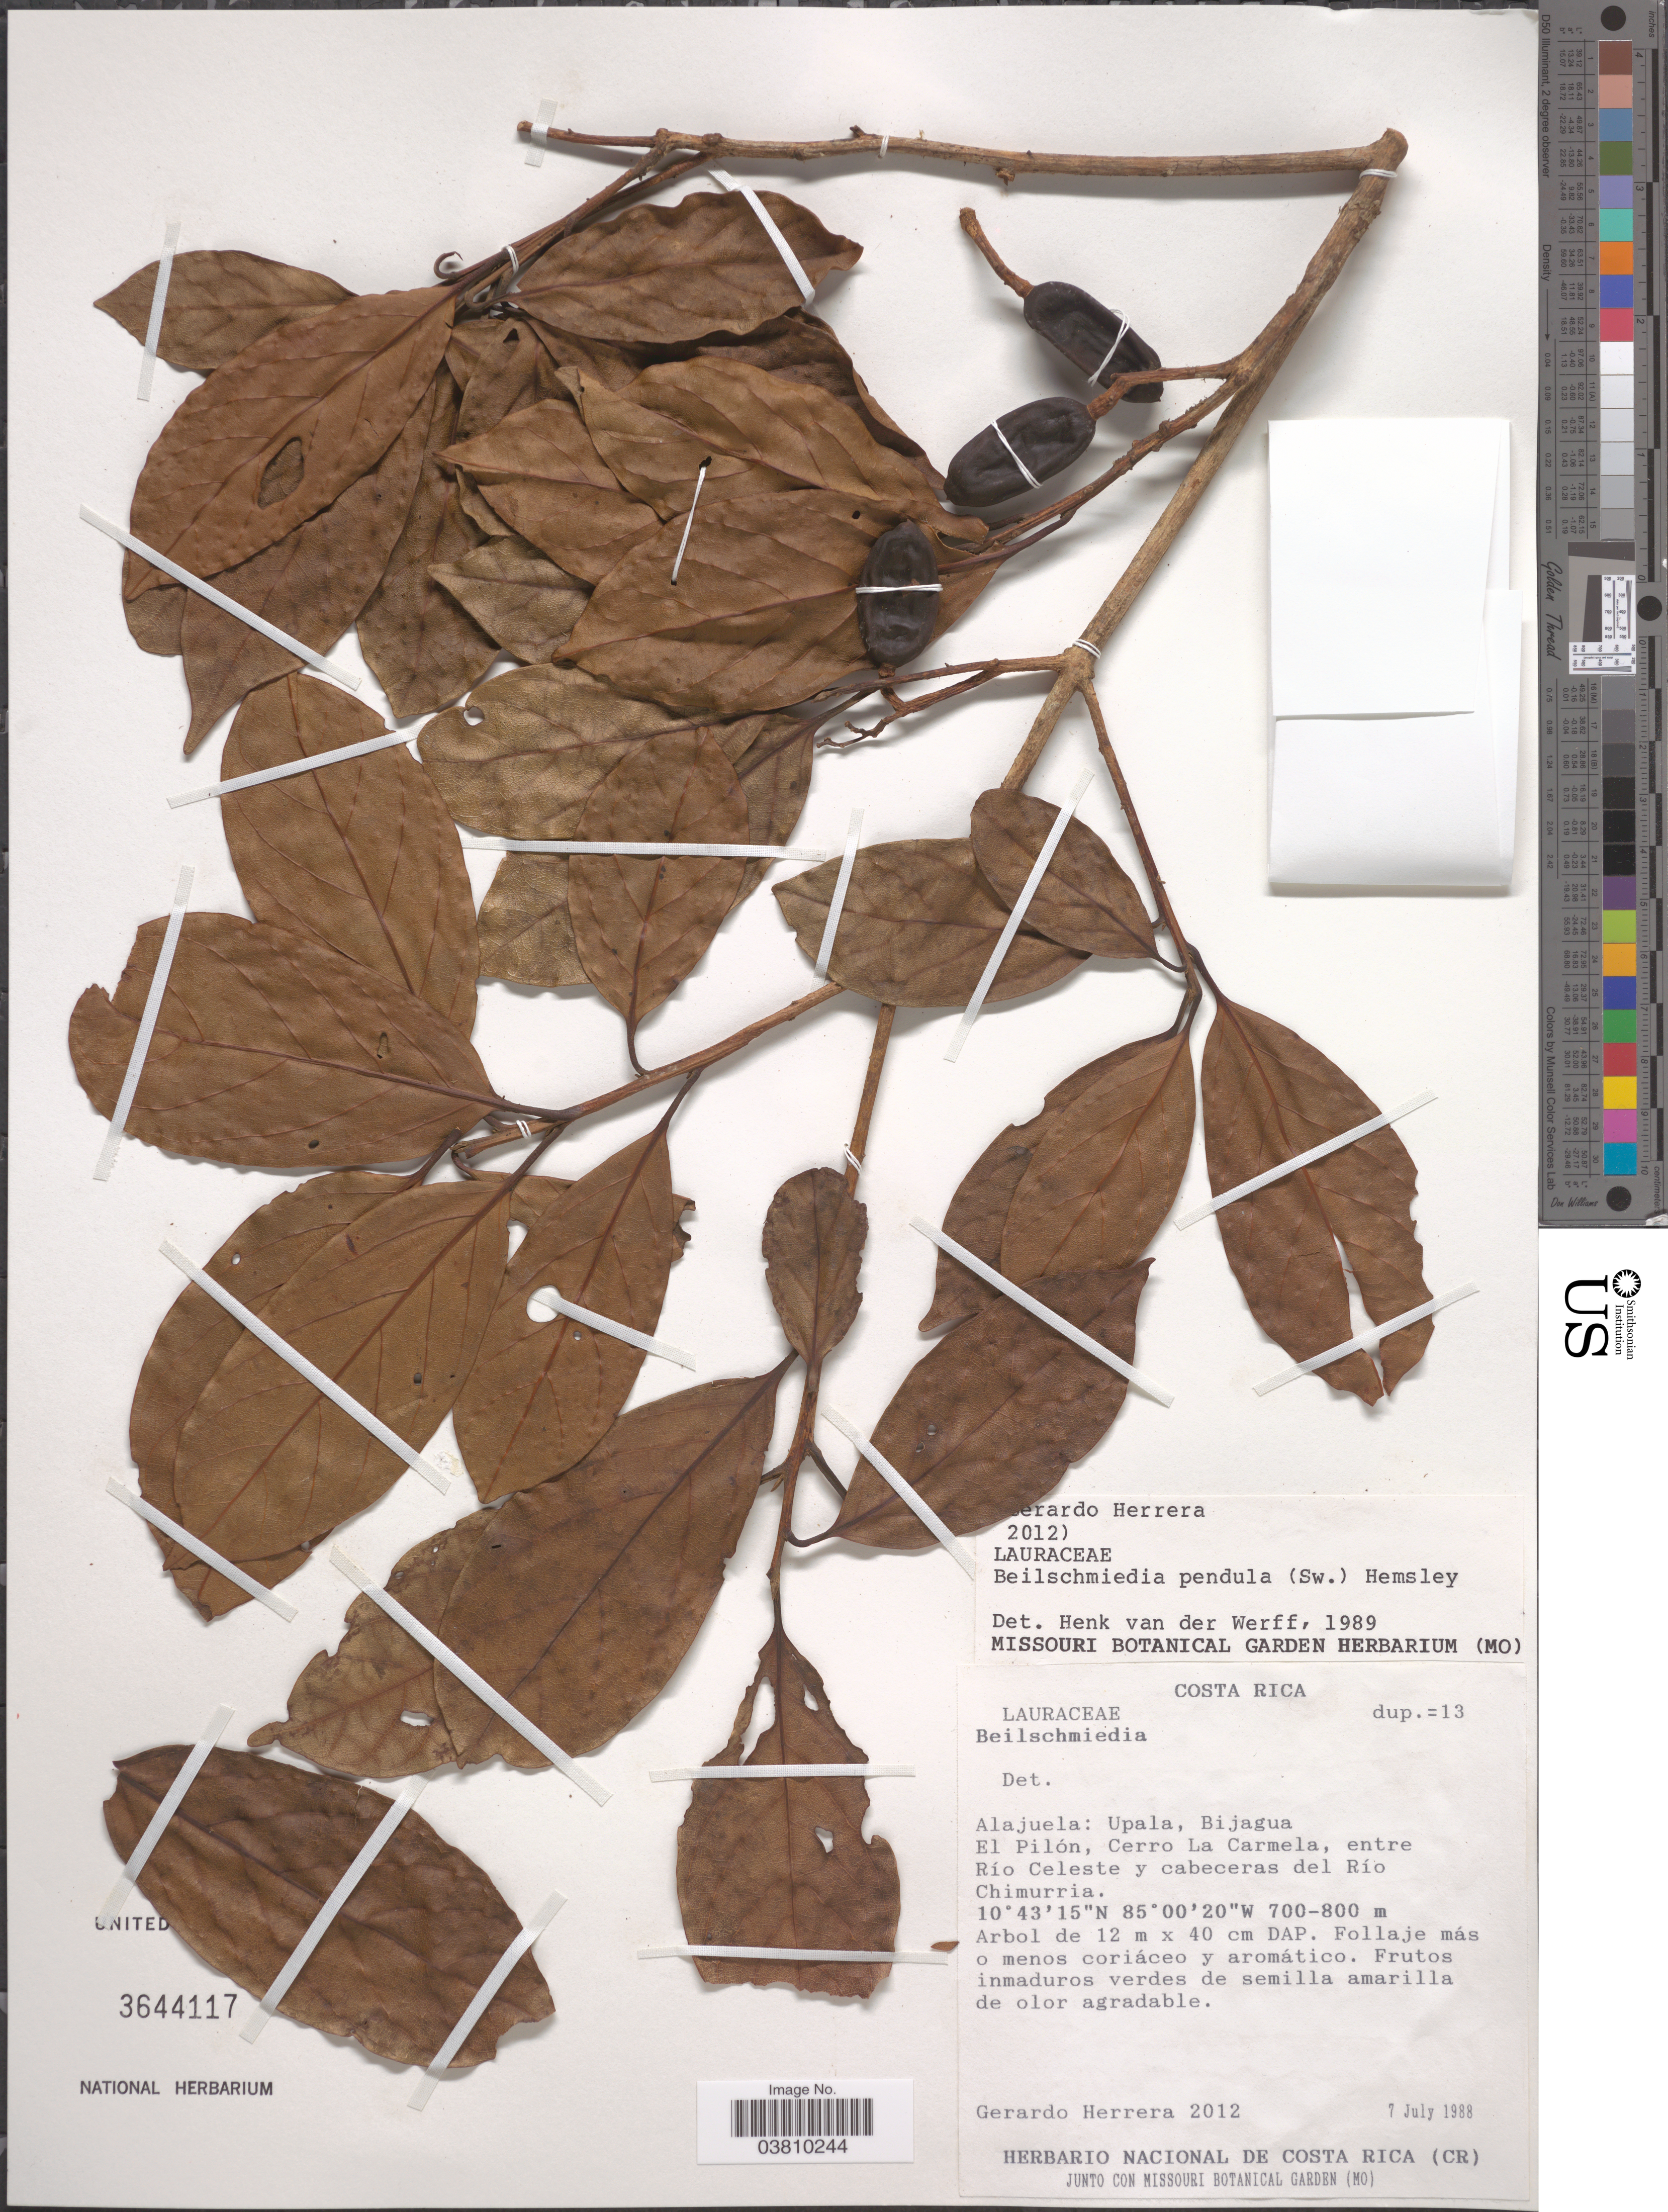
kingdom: Plantae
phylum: Tracheophyta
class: Magnoliopsida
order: Laurales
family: Lauraceae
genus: Beilschmiedia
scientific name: Beilschmiedia pendula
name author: (Sw.) Hemsl.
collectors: G. Herrera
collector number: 2012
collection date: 1988-07-07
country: Costa Rica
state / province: Alajuela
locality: Upala, Bijagua. El Pilón, Cerro La Carmela, entre Río Celeste y cabeceras del Río Chimurria.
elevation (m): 700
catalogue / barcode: US 3644117